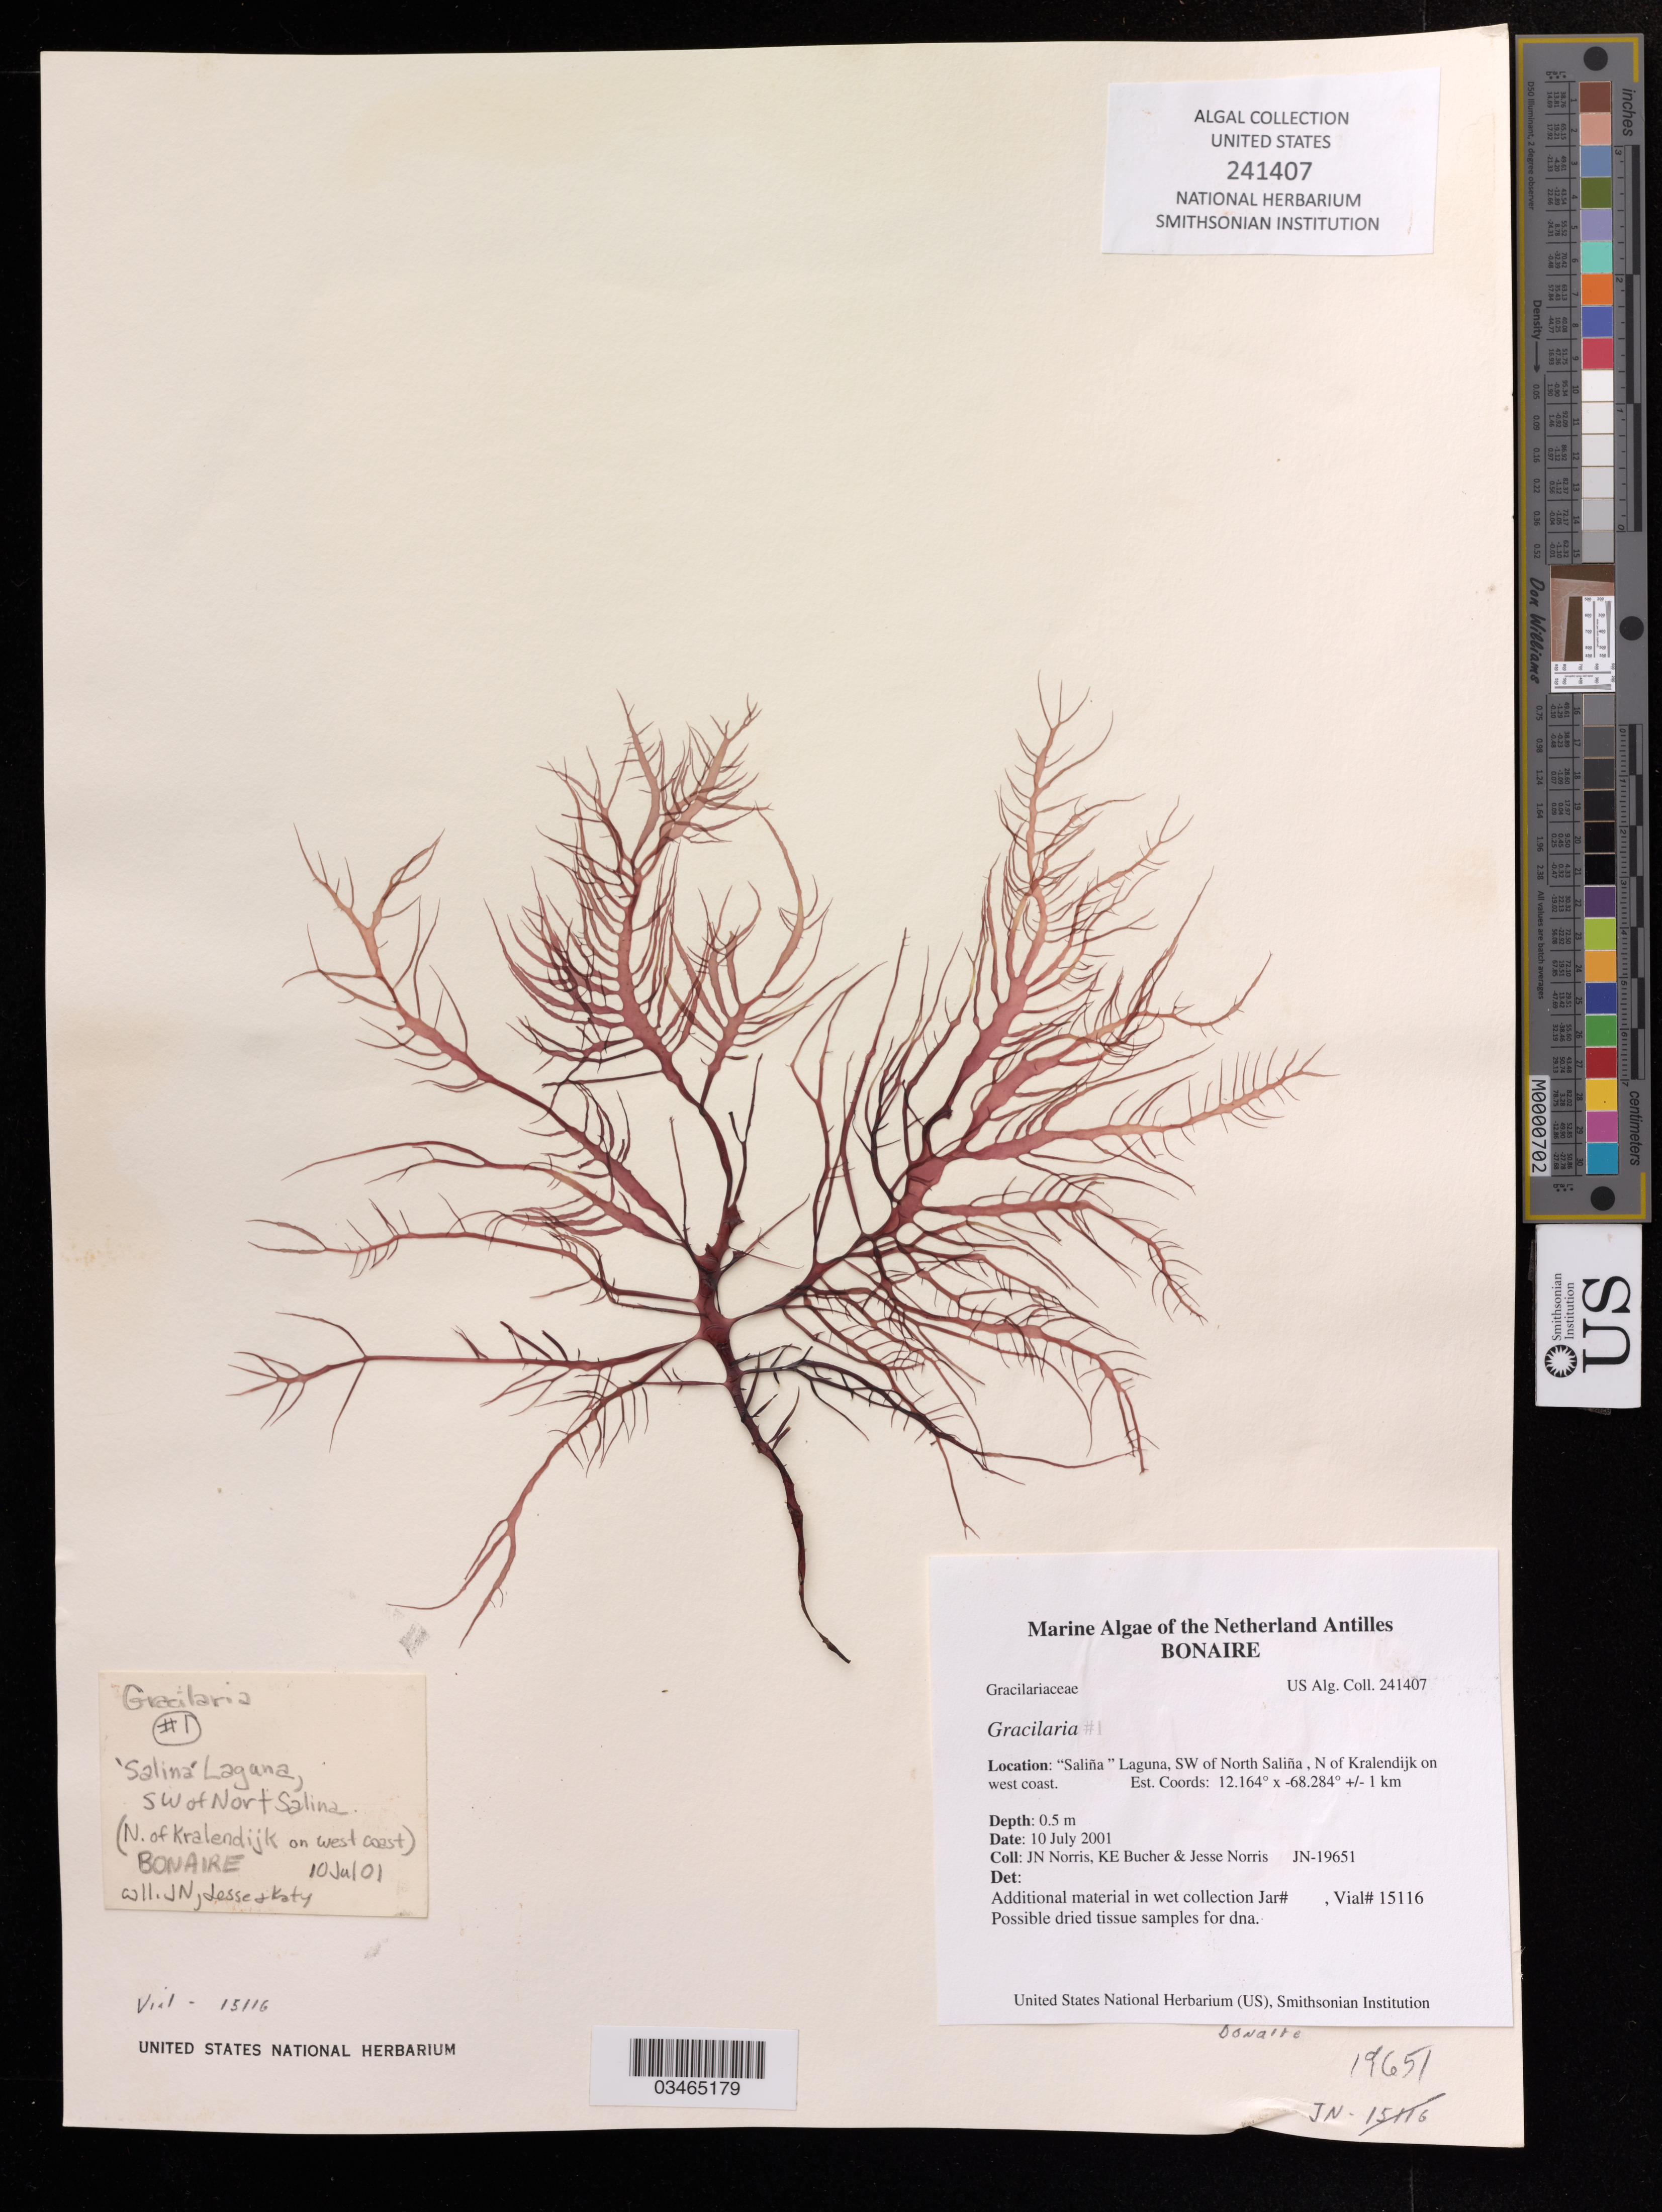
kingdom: Plantae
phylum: Rhodophyta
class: Florideophyceae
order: Gracilariales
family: Gracilariaceae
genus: Gracilaria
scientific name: Gracilaria sp.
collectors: J. Norris, K. E. Bucher & J. A. Norris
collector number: JN-19651/15116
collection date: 2001-07-10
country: Netherlands Antilles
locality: Bonaire, "Saliña" laguna, SW of North Saliña, N of Kralendijk on west coast.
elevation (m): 0.5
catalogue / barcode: US 241407